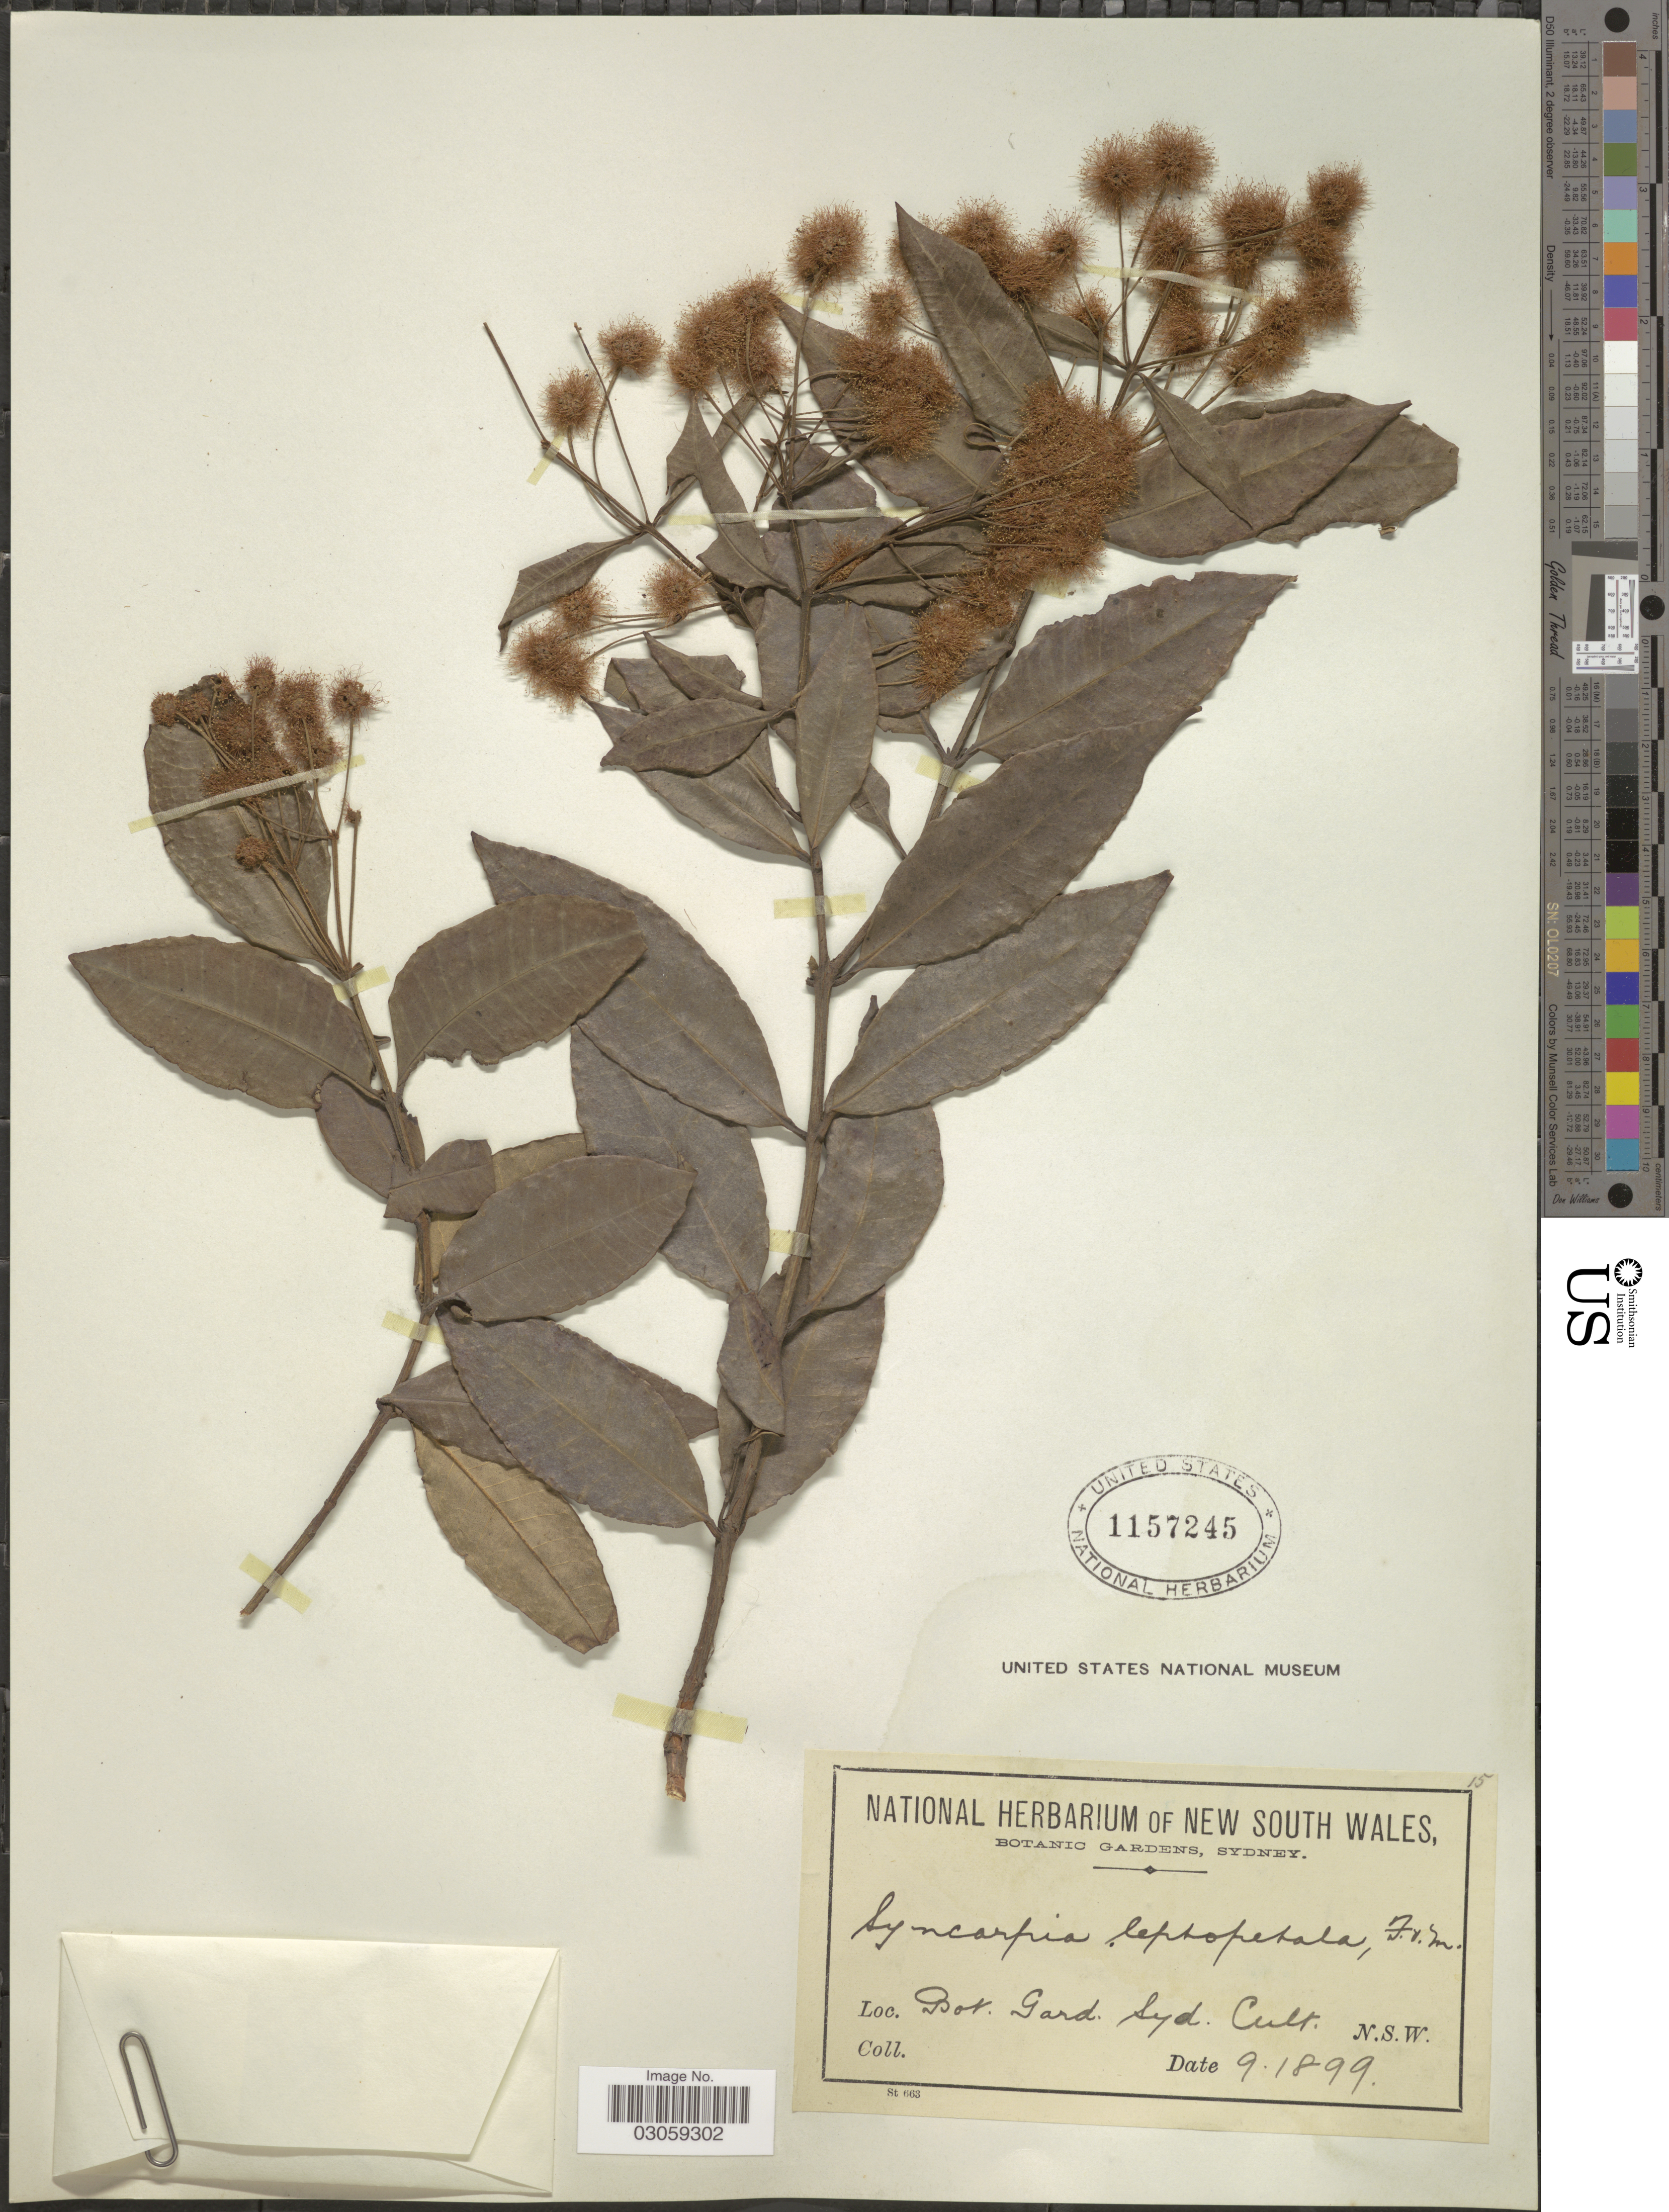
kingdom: Plantae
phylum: Tracheophyta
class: Magnoliopsida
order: Myrtales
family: Myrtaceae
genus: Backhousia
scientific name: Backhousia leptopetala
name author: (F. Muell.) M.G. Harr.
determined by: Strong, Mark T., (BOT), Smithsonian Institution - National Museum of Natural History (UNITED STATES)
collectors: ex herb. New South Wales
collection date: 1899-09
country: Australia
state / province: New South Wales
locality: Bot. Gard. Syd. N.S.W.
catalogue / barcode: US 1157245